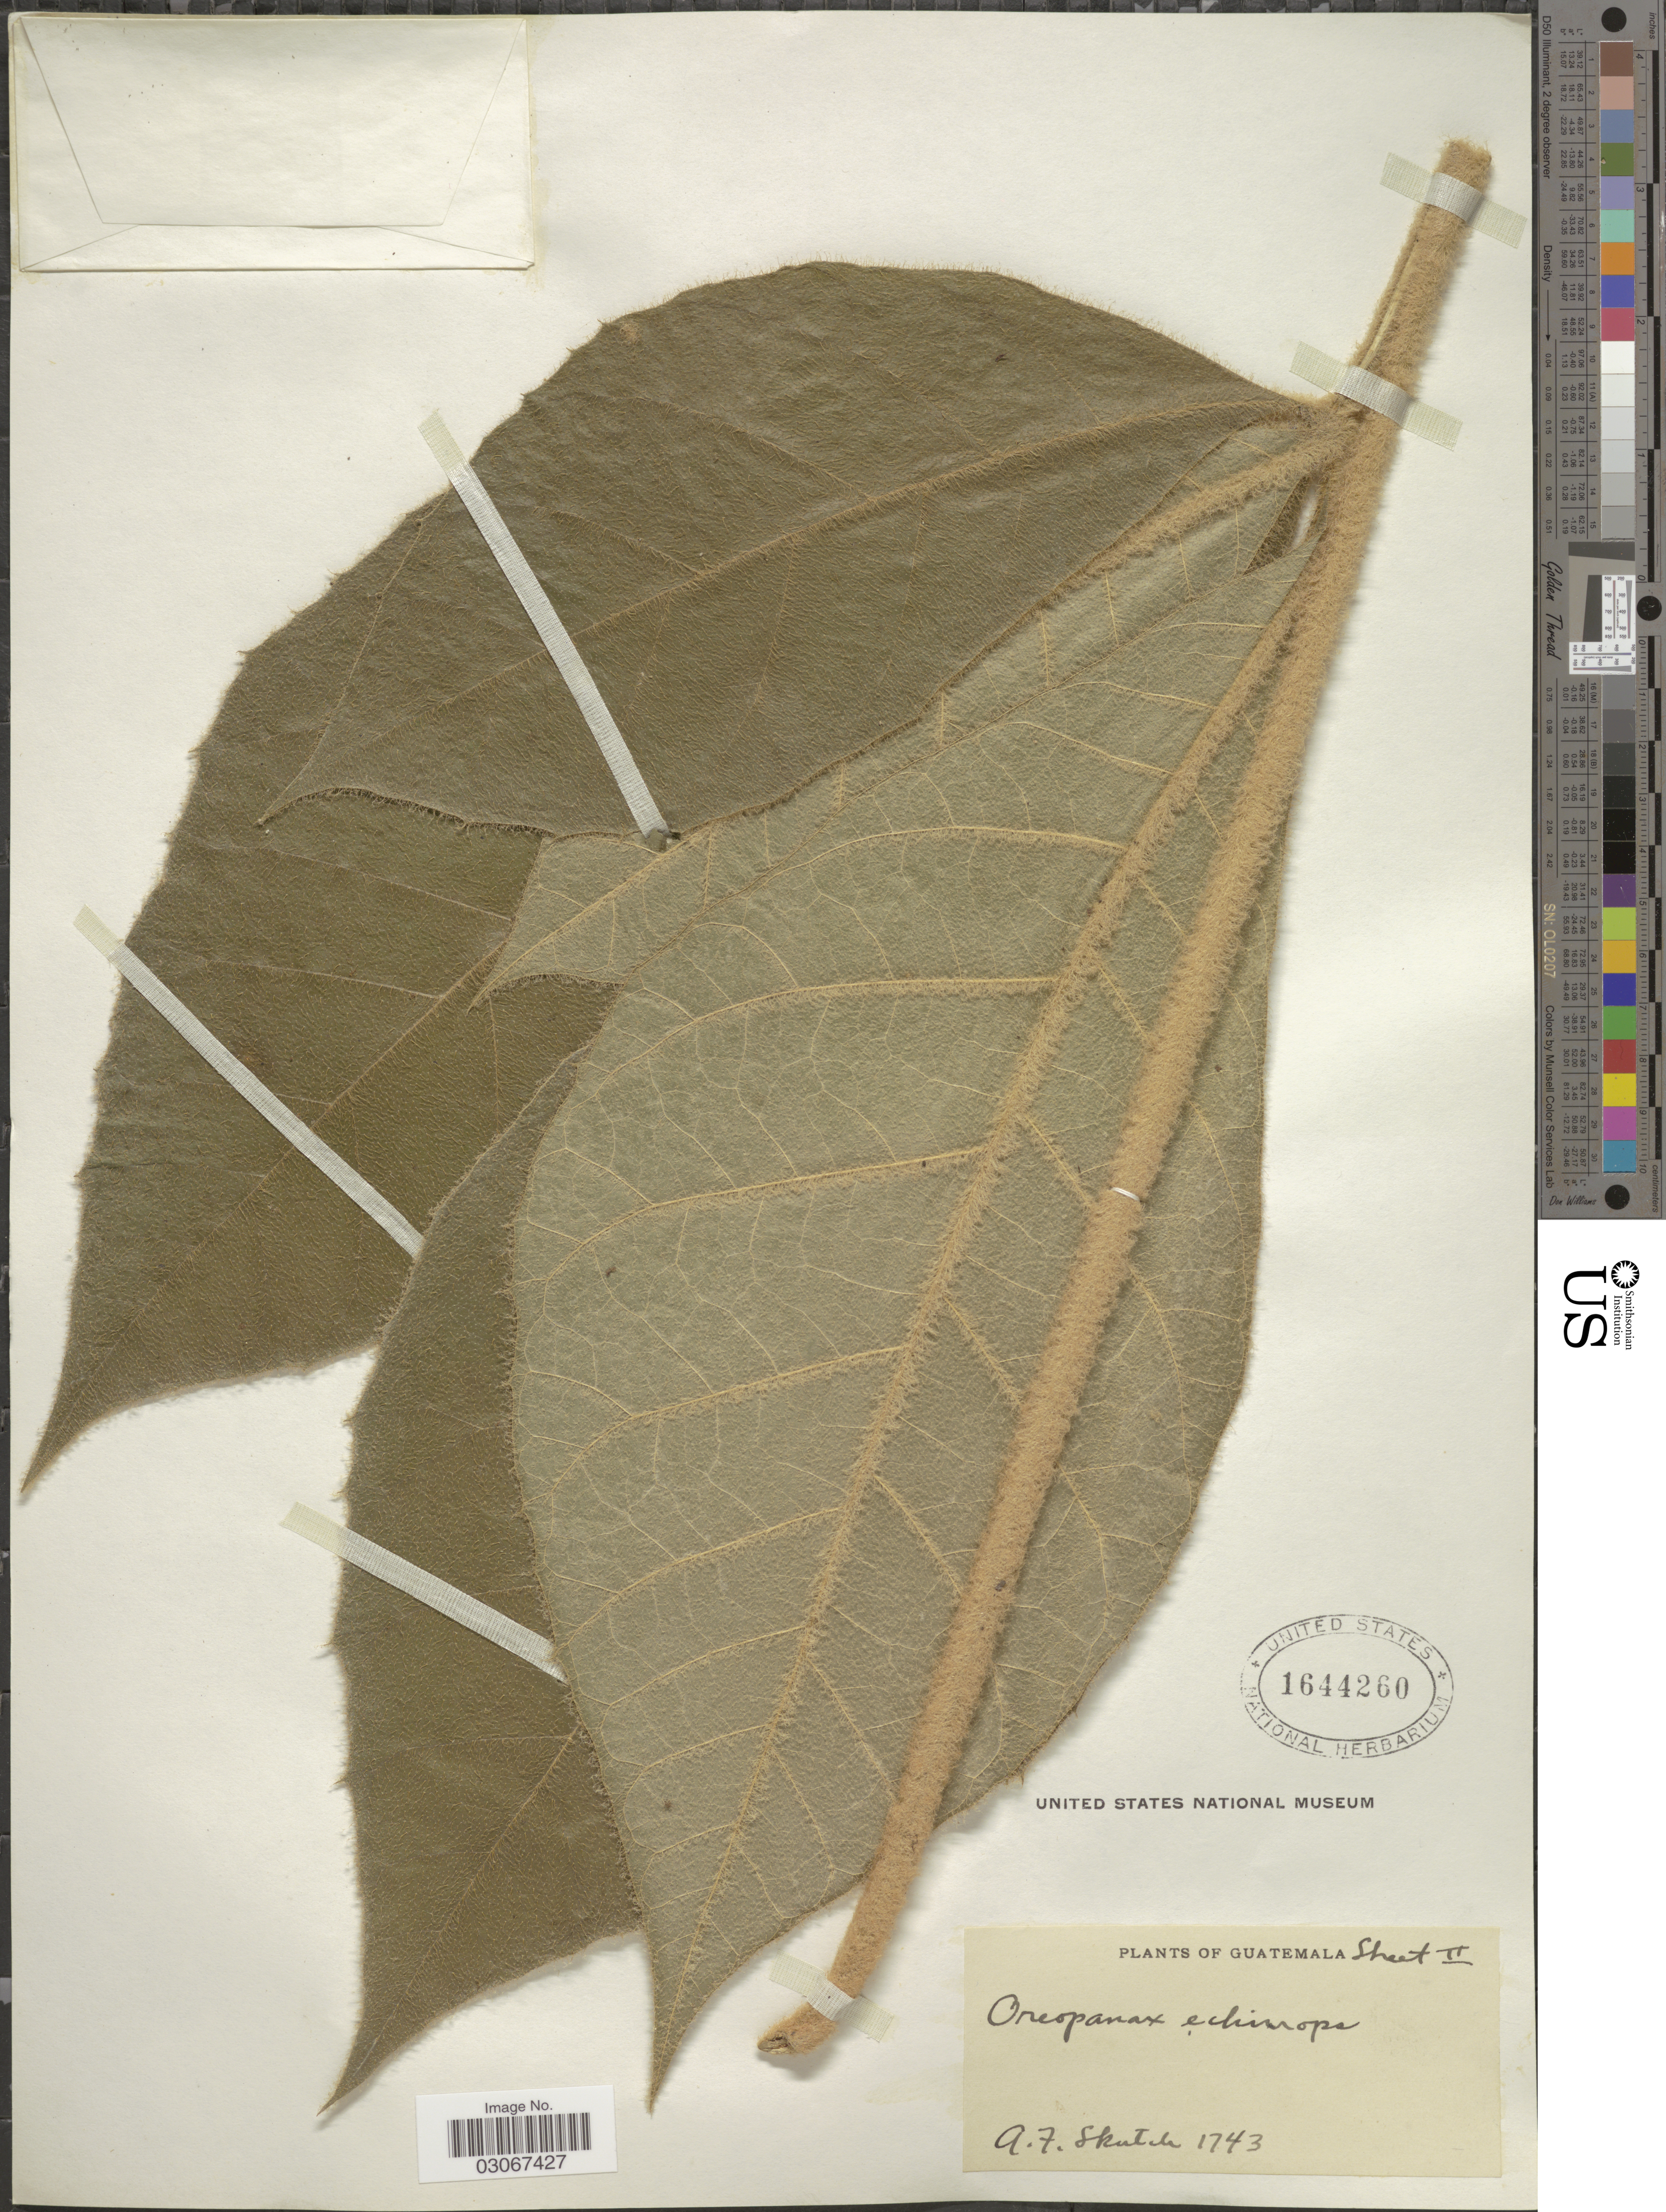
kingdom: Plantae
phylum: Tracheophyta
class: Magnoliopsida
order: Apiales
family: Araliaceae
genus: Oreopanax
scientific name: Oreopanax echinops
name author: (Schltdl. & Cham.) Decne. & Planch.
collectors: A. F. Skutch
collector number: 1743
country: Guatemala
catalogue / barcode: US 1644260